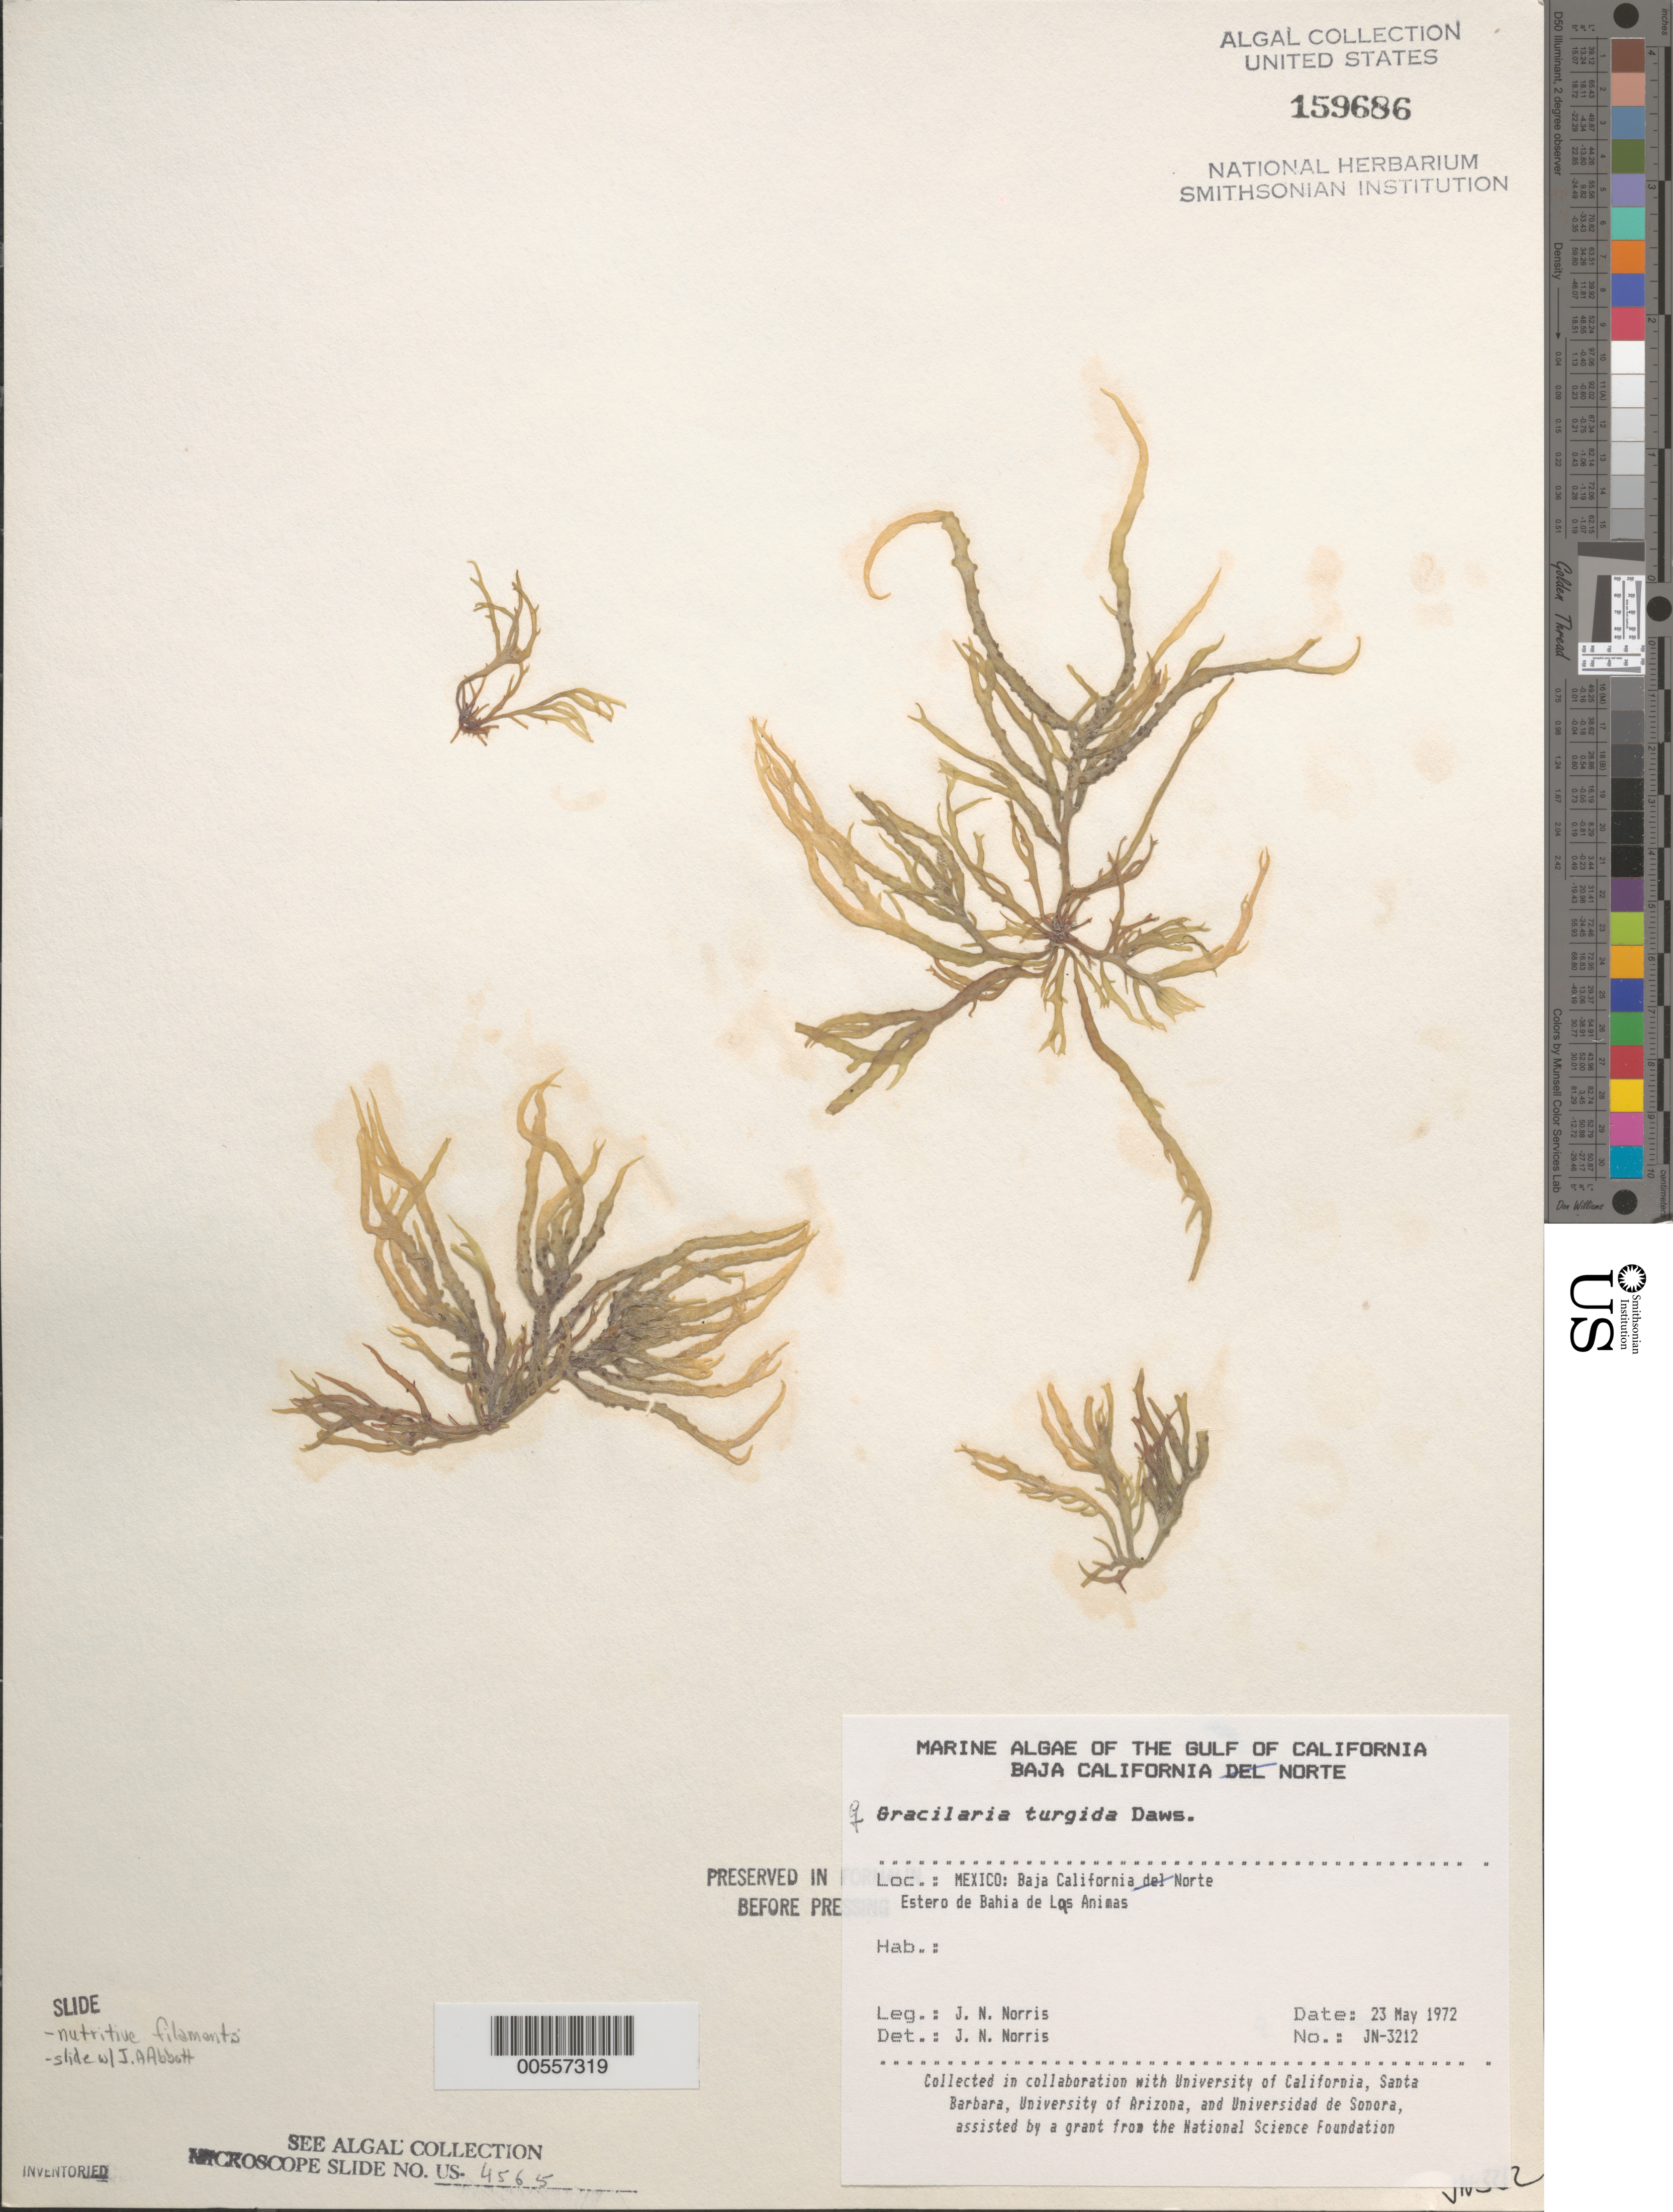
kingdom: Plantae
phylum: Rhodophyta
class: Florideophyceae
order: Gracilariales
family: Gracilariaceae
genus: Gracilaria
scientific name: Gracilaria turgida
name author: E.Y. Dawson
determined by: Norris, James N.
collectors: J. N. Norris & K. E. Bucher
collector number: JN-3212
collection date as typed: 23 May 1972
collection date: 1972-05-23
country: Mexico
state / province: Baja California Norte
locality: Estero de Bahia de las Animas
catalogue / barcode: US 159686